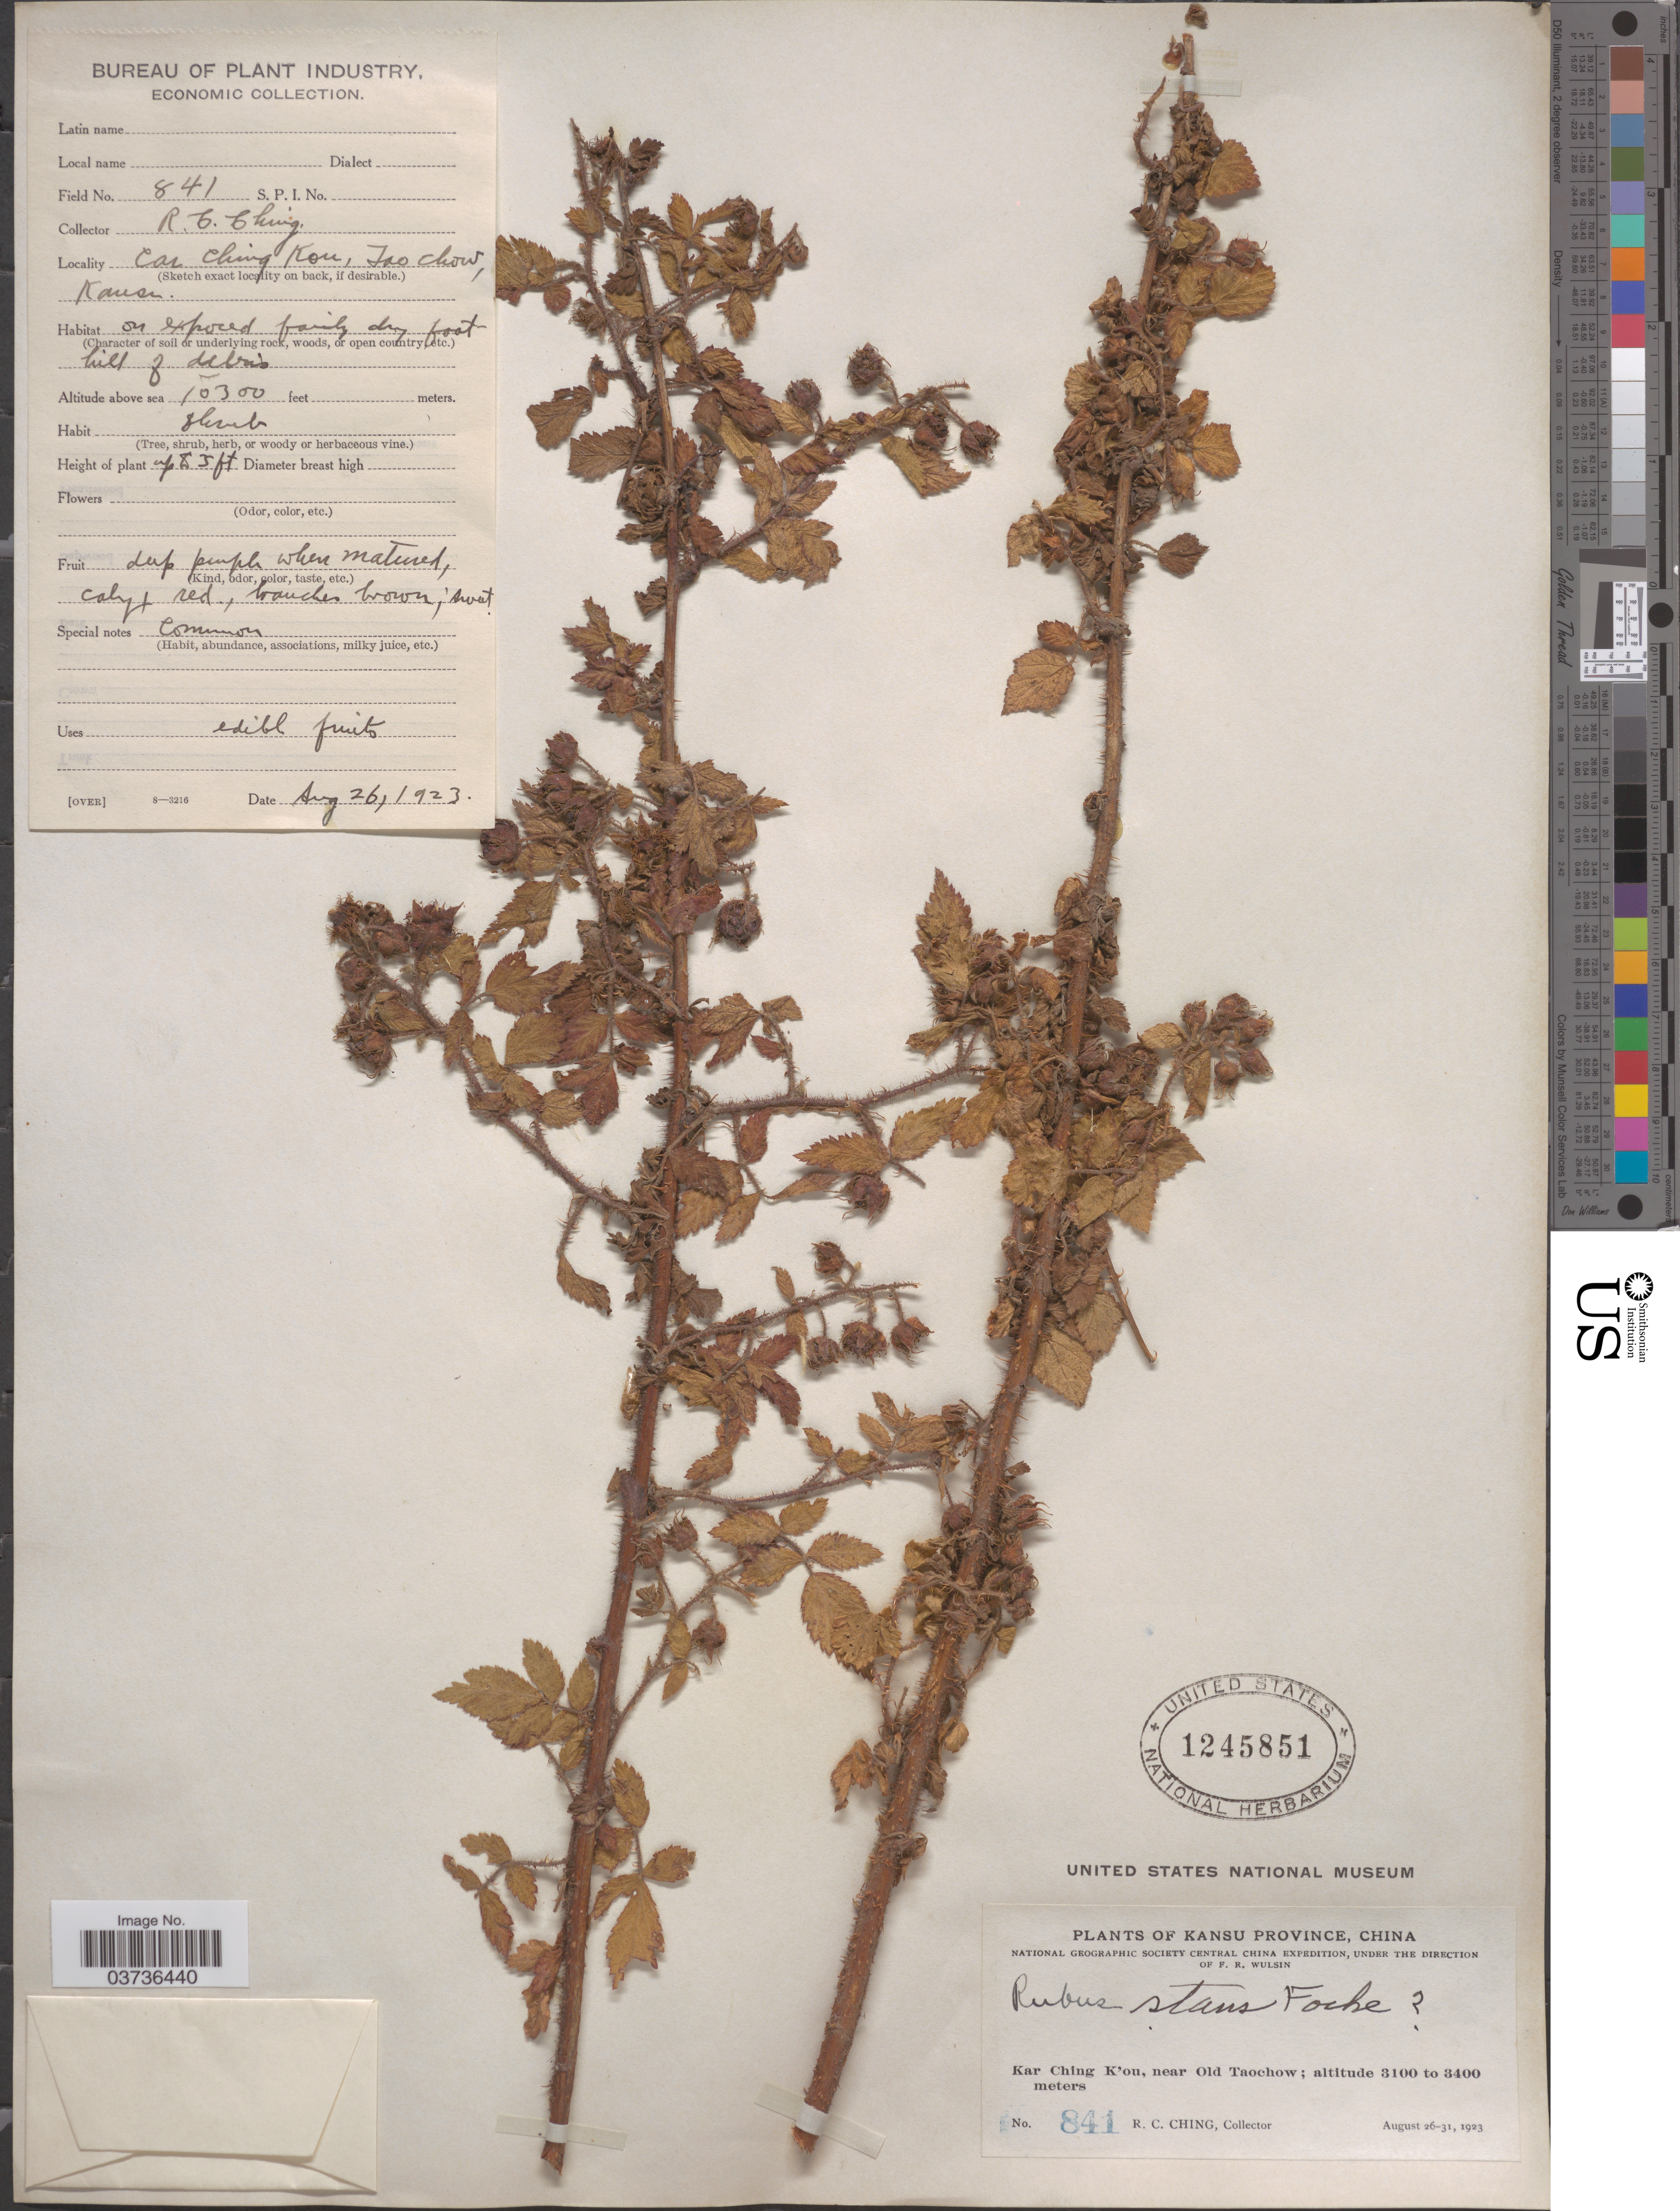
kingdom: Plantae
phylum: Tracheophyta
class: Magnoliopsida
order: Rosales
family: Rosaceae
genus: Rubus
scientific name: Rubus stans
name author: Focke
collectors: R. C. Ching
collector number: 841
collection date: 1923-08-26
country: China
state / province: Gansu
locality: Kansu Province. Kar Ching K'ou, near Old Taochow.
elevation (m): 3139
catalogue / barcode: US 1245851